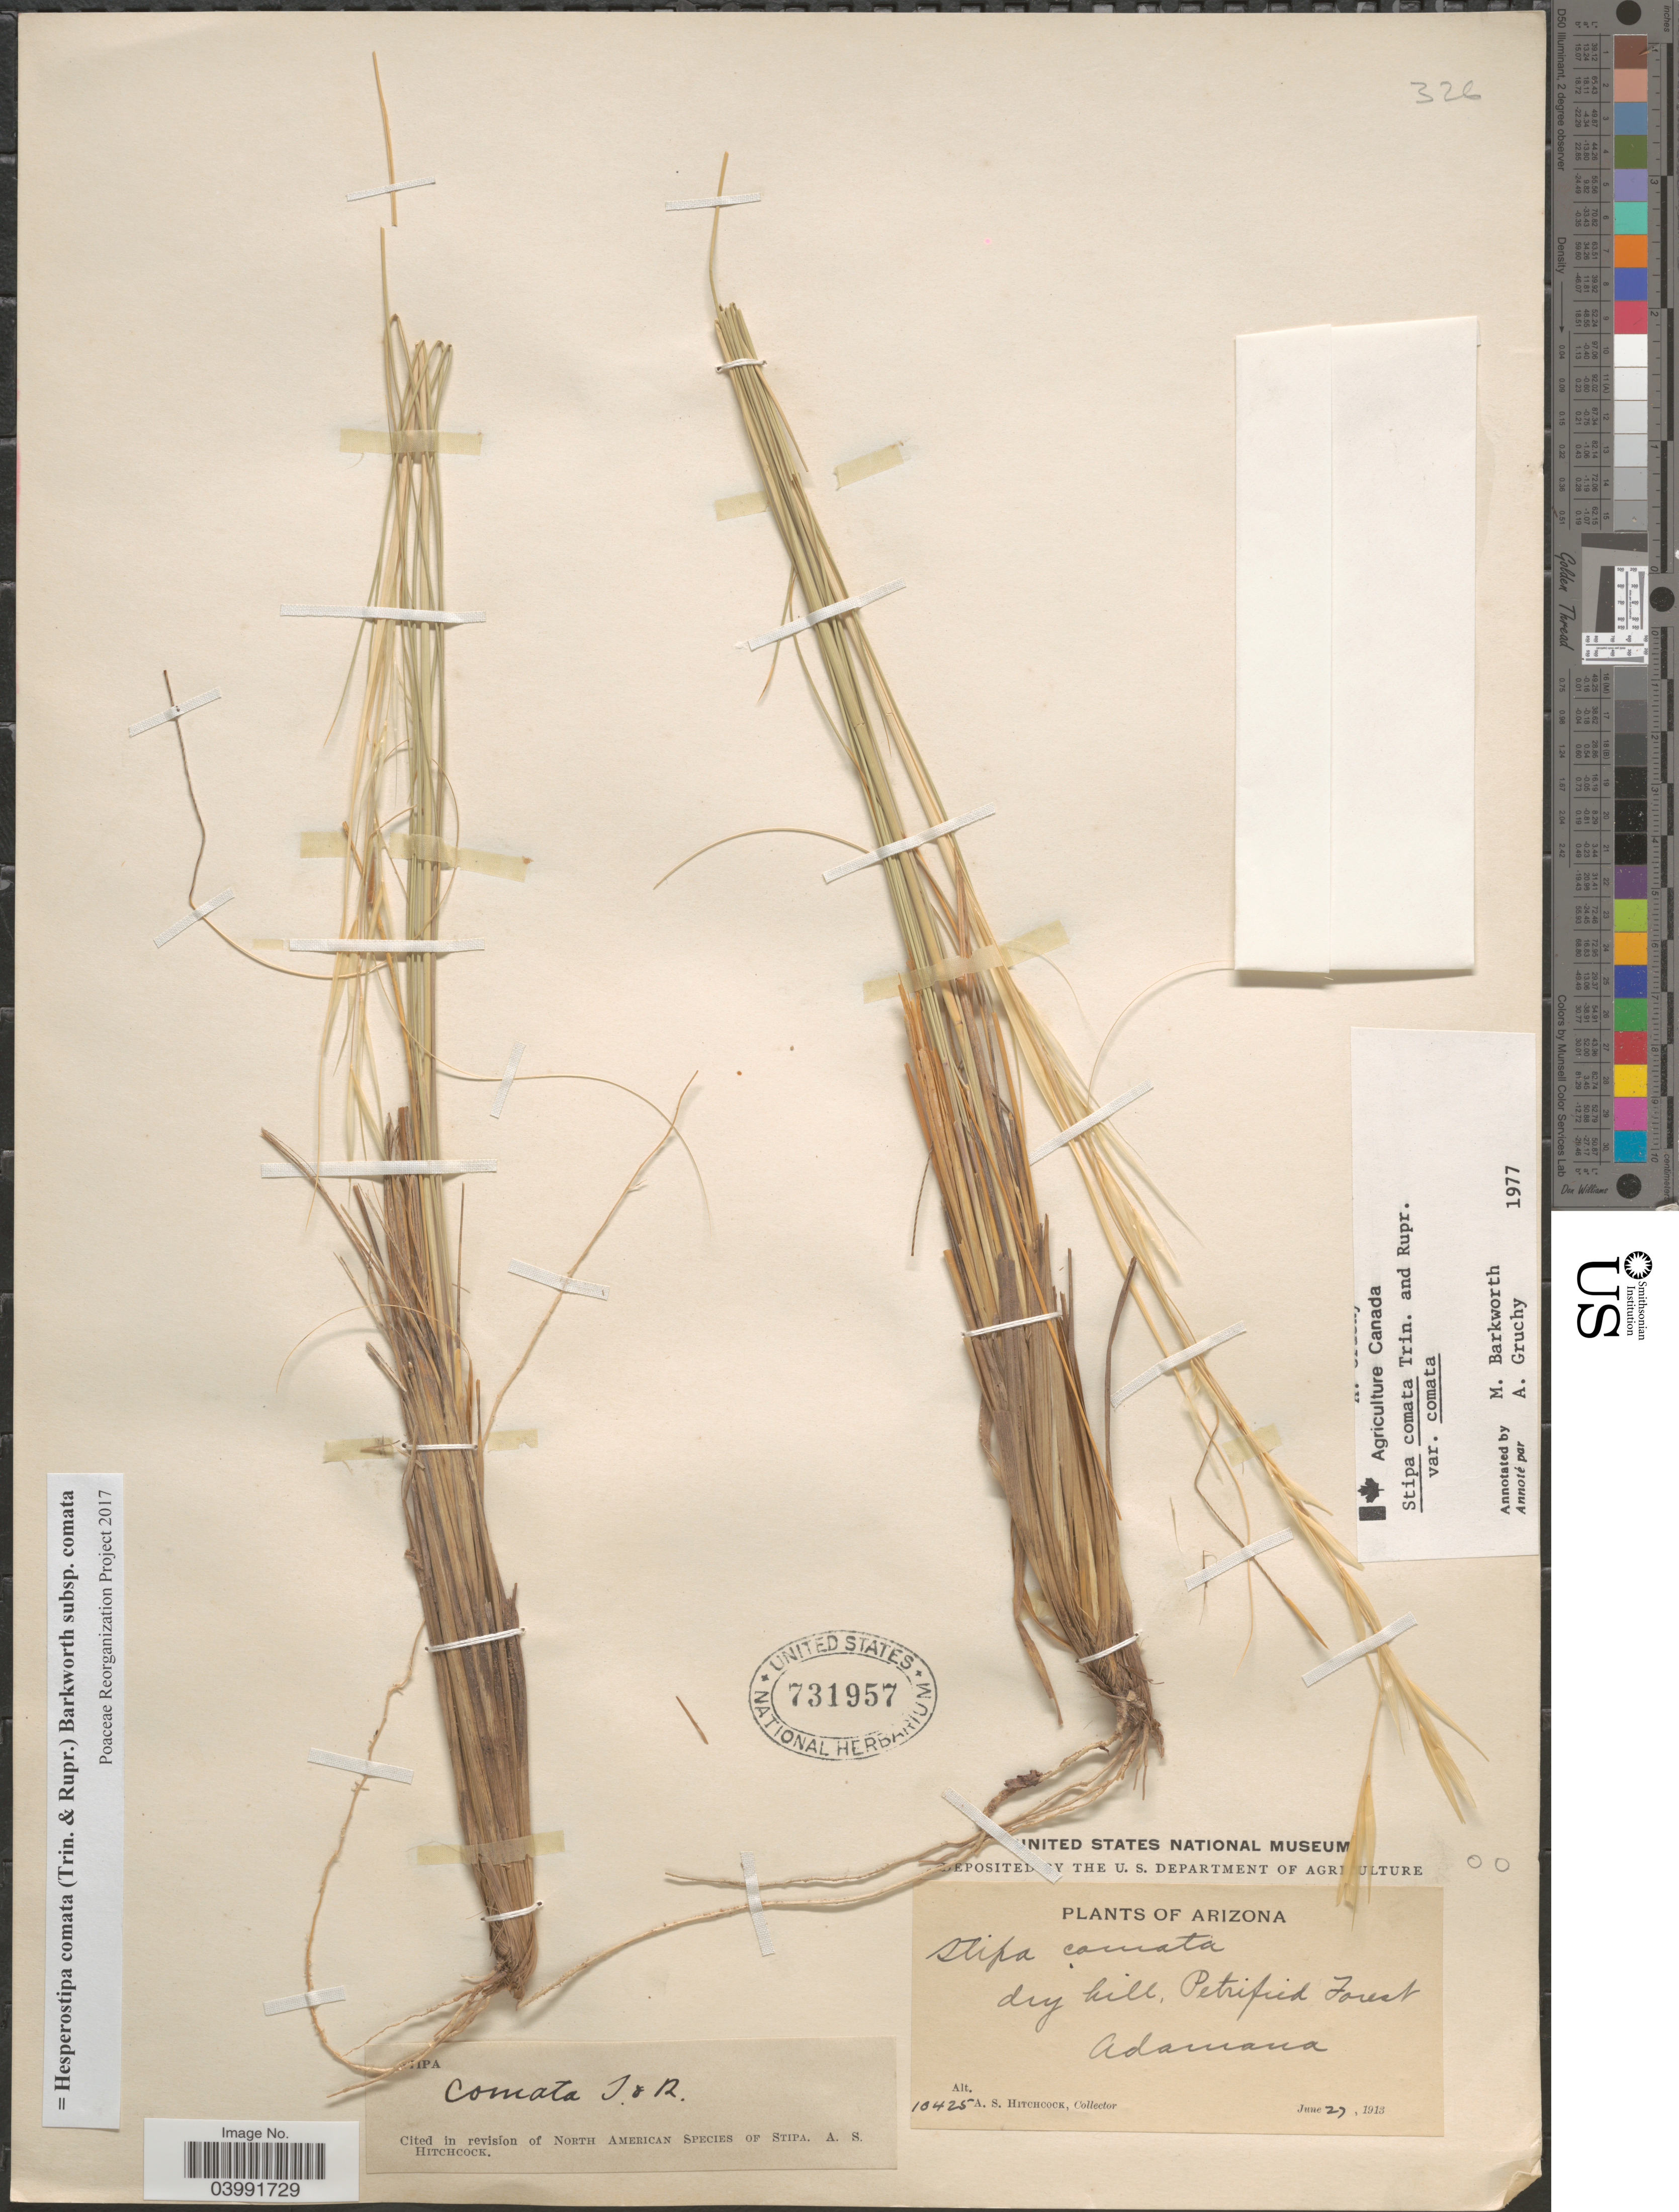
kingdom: Plantae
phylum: Tracheophyta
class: Liliopsida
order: Poales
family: Poaceae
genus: Hesperostipa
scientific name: Hesperostipa comata subsp. comata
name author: (Trin. & Rupr.) Barkworth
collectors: A. S. Hitchcock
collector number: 10425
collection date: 1913-06-27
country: United States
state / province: Arizona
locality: Dry hill. Petrified Forest. Adamana.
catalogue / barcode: US 731957